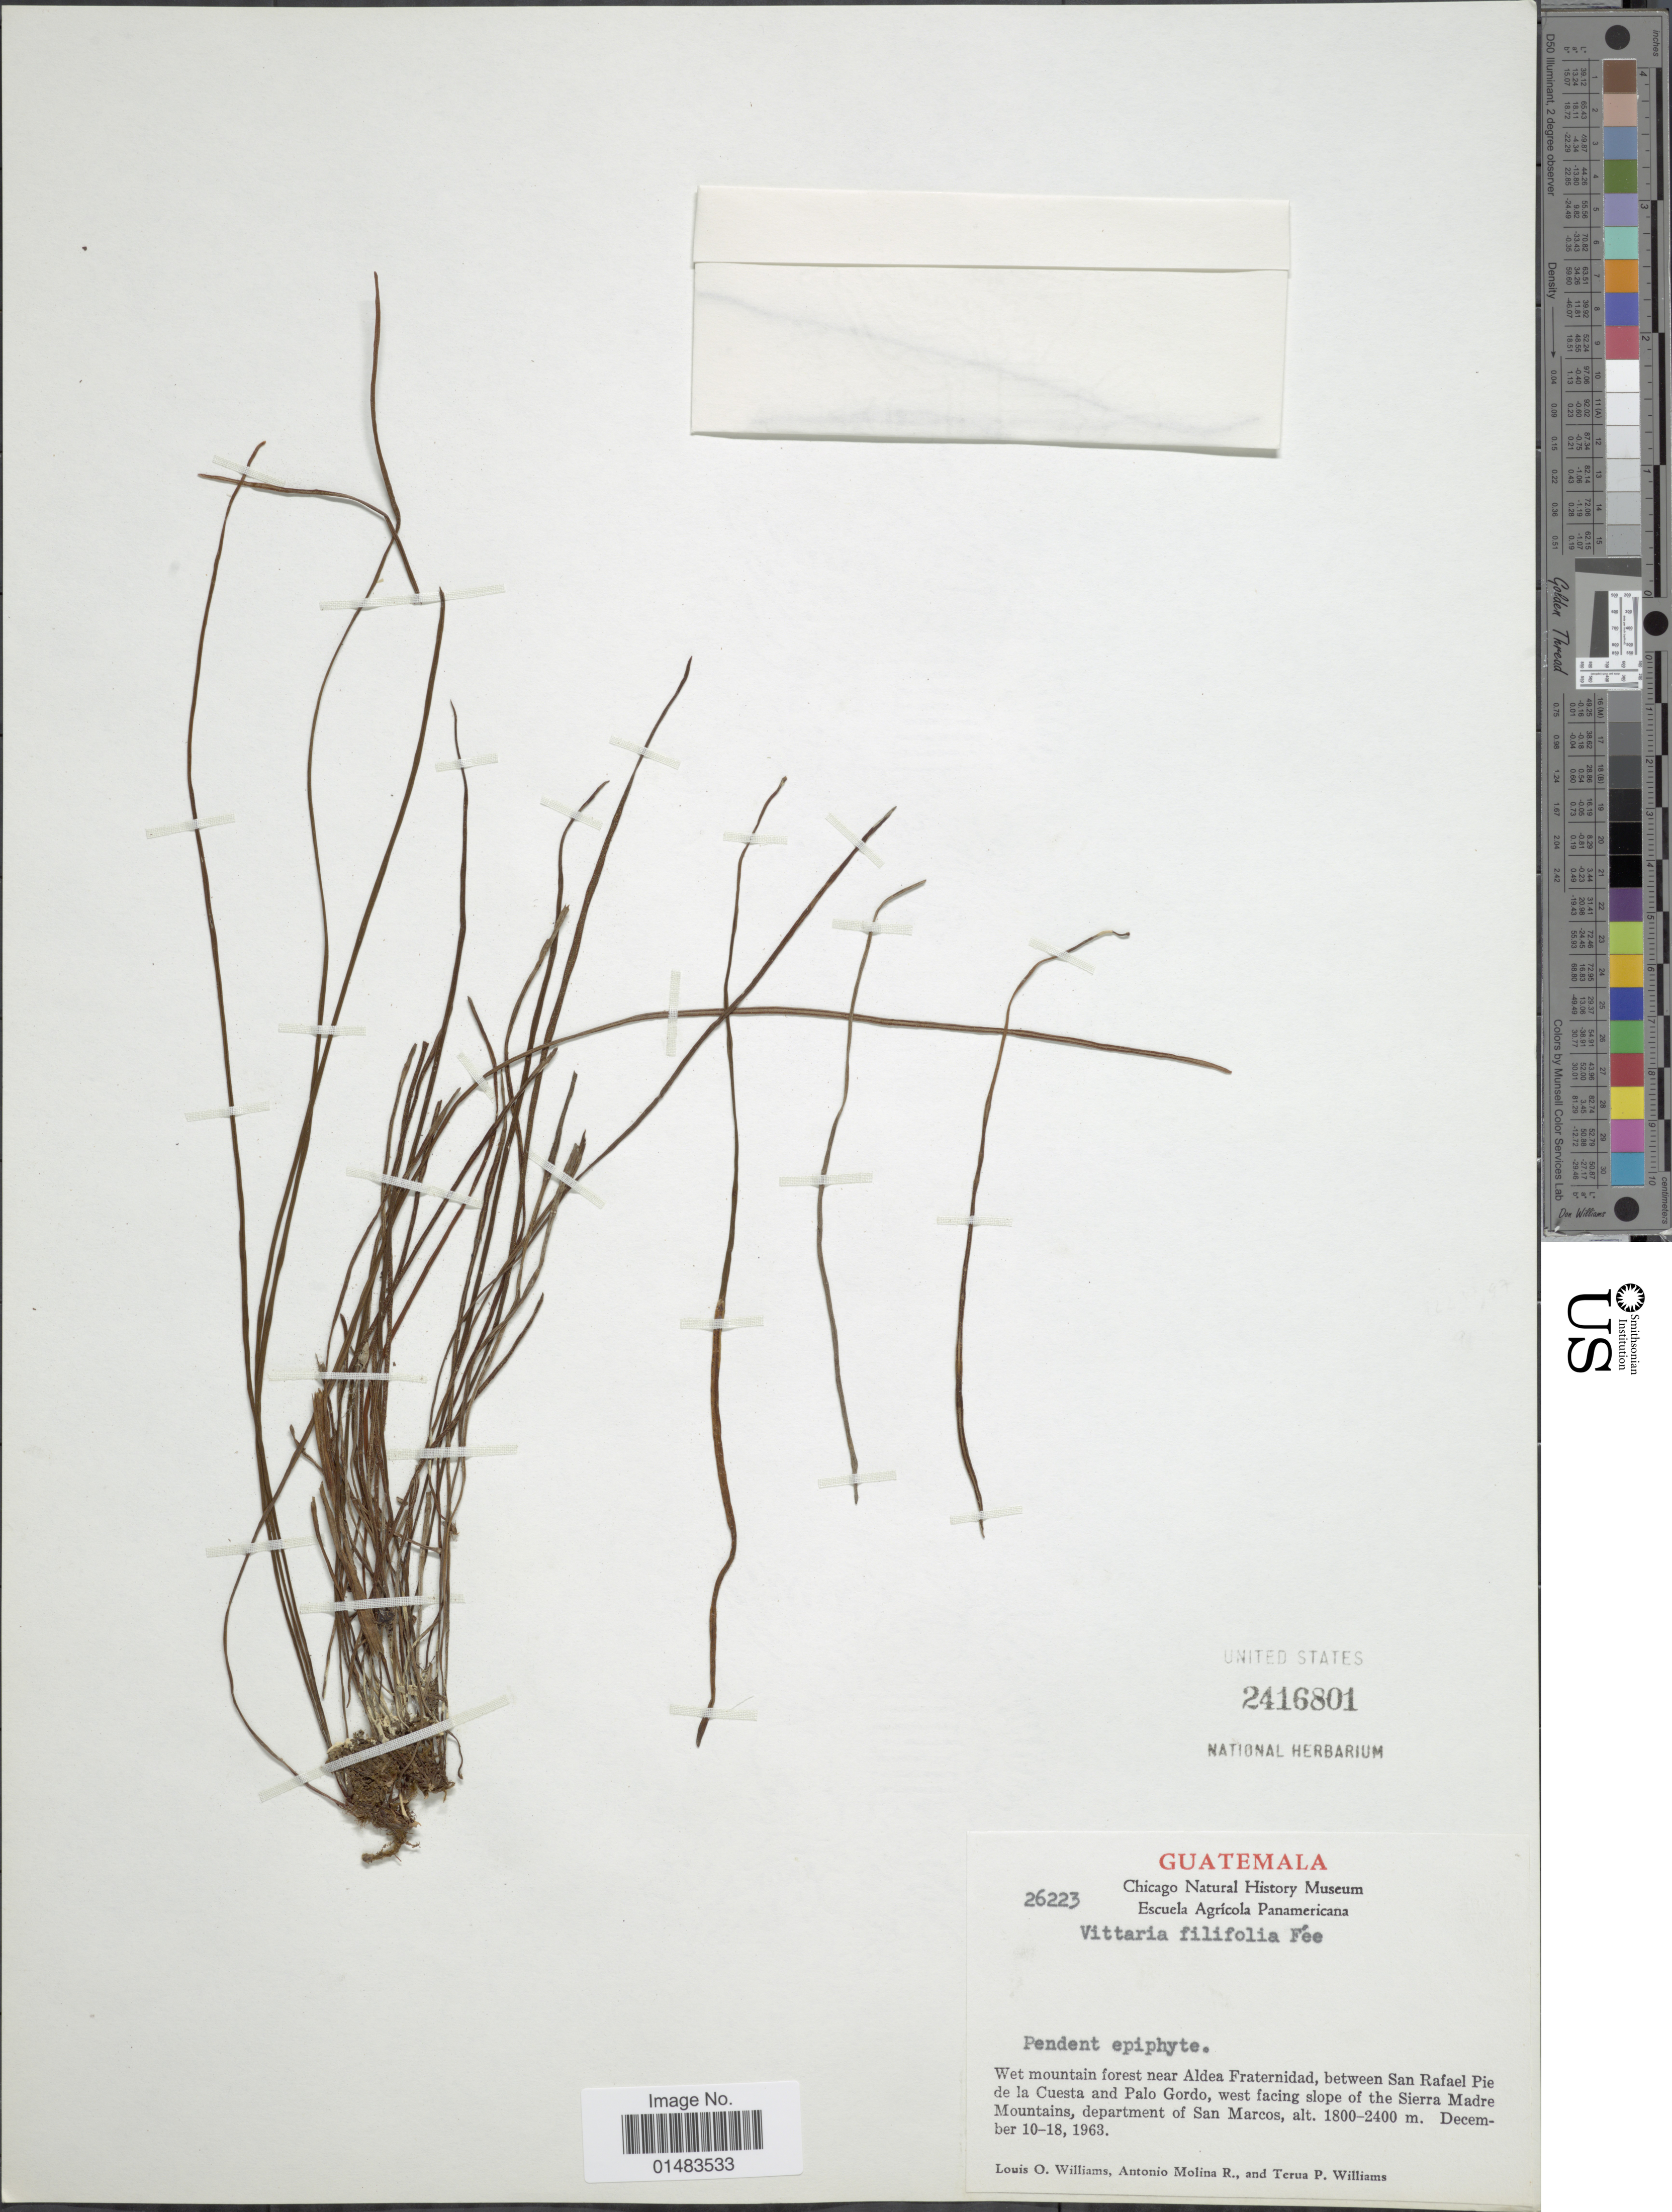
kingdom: Plantae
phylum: Tracheophyta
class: Polypodiopsida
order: Polypodiales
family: Pteridaceae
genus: Vittaria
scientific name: Vittaria graminifolia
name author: Kaulf.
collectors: L. O. Williams, A. Molina R. & T. P. Williams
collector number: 26223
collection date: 1963-12-10/1963-12-18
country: Guatemala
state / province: San Marcos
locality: Pendent epiphyte, Wet mountain forest near Aldea Fraternidad, between San Rafael Pie de la Cuesta and Palo Gordo, wesrt facing slope of the Sierra Madre Mountains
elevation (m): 1800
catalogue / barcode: US 2416801